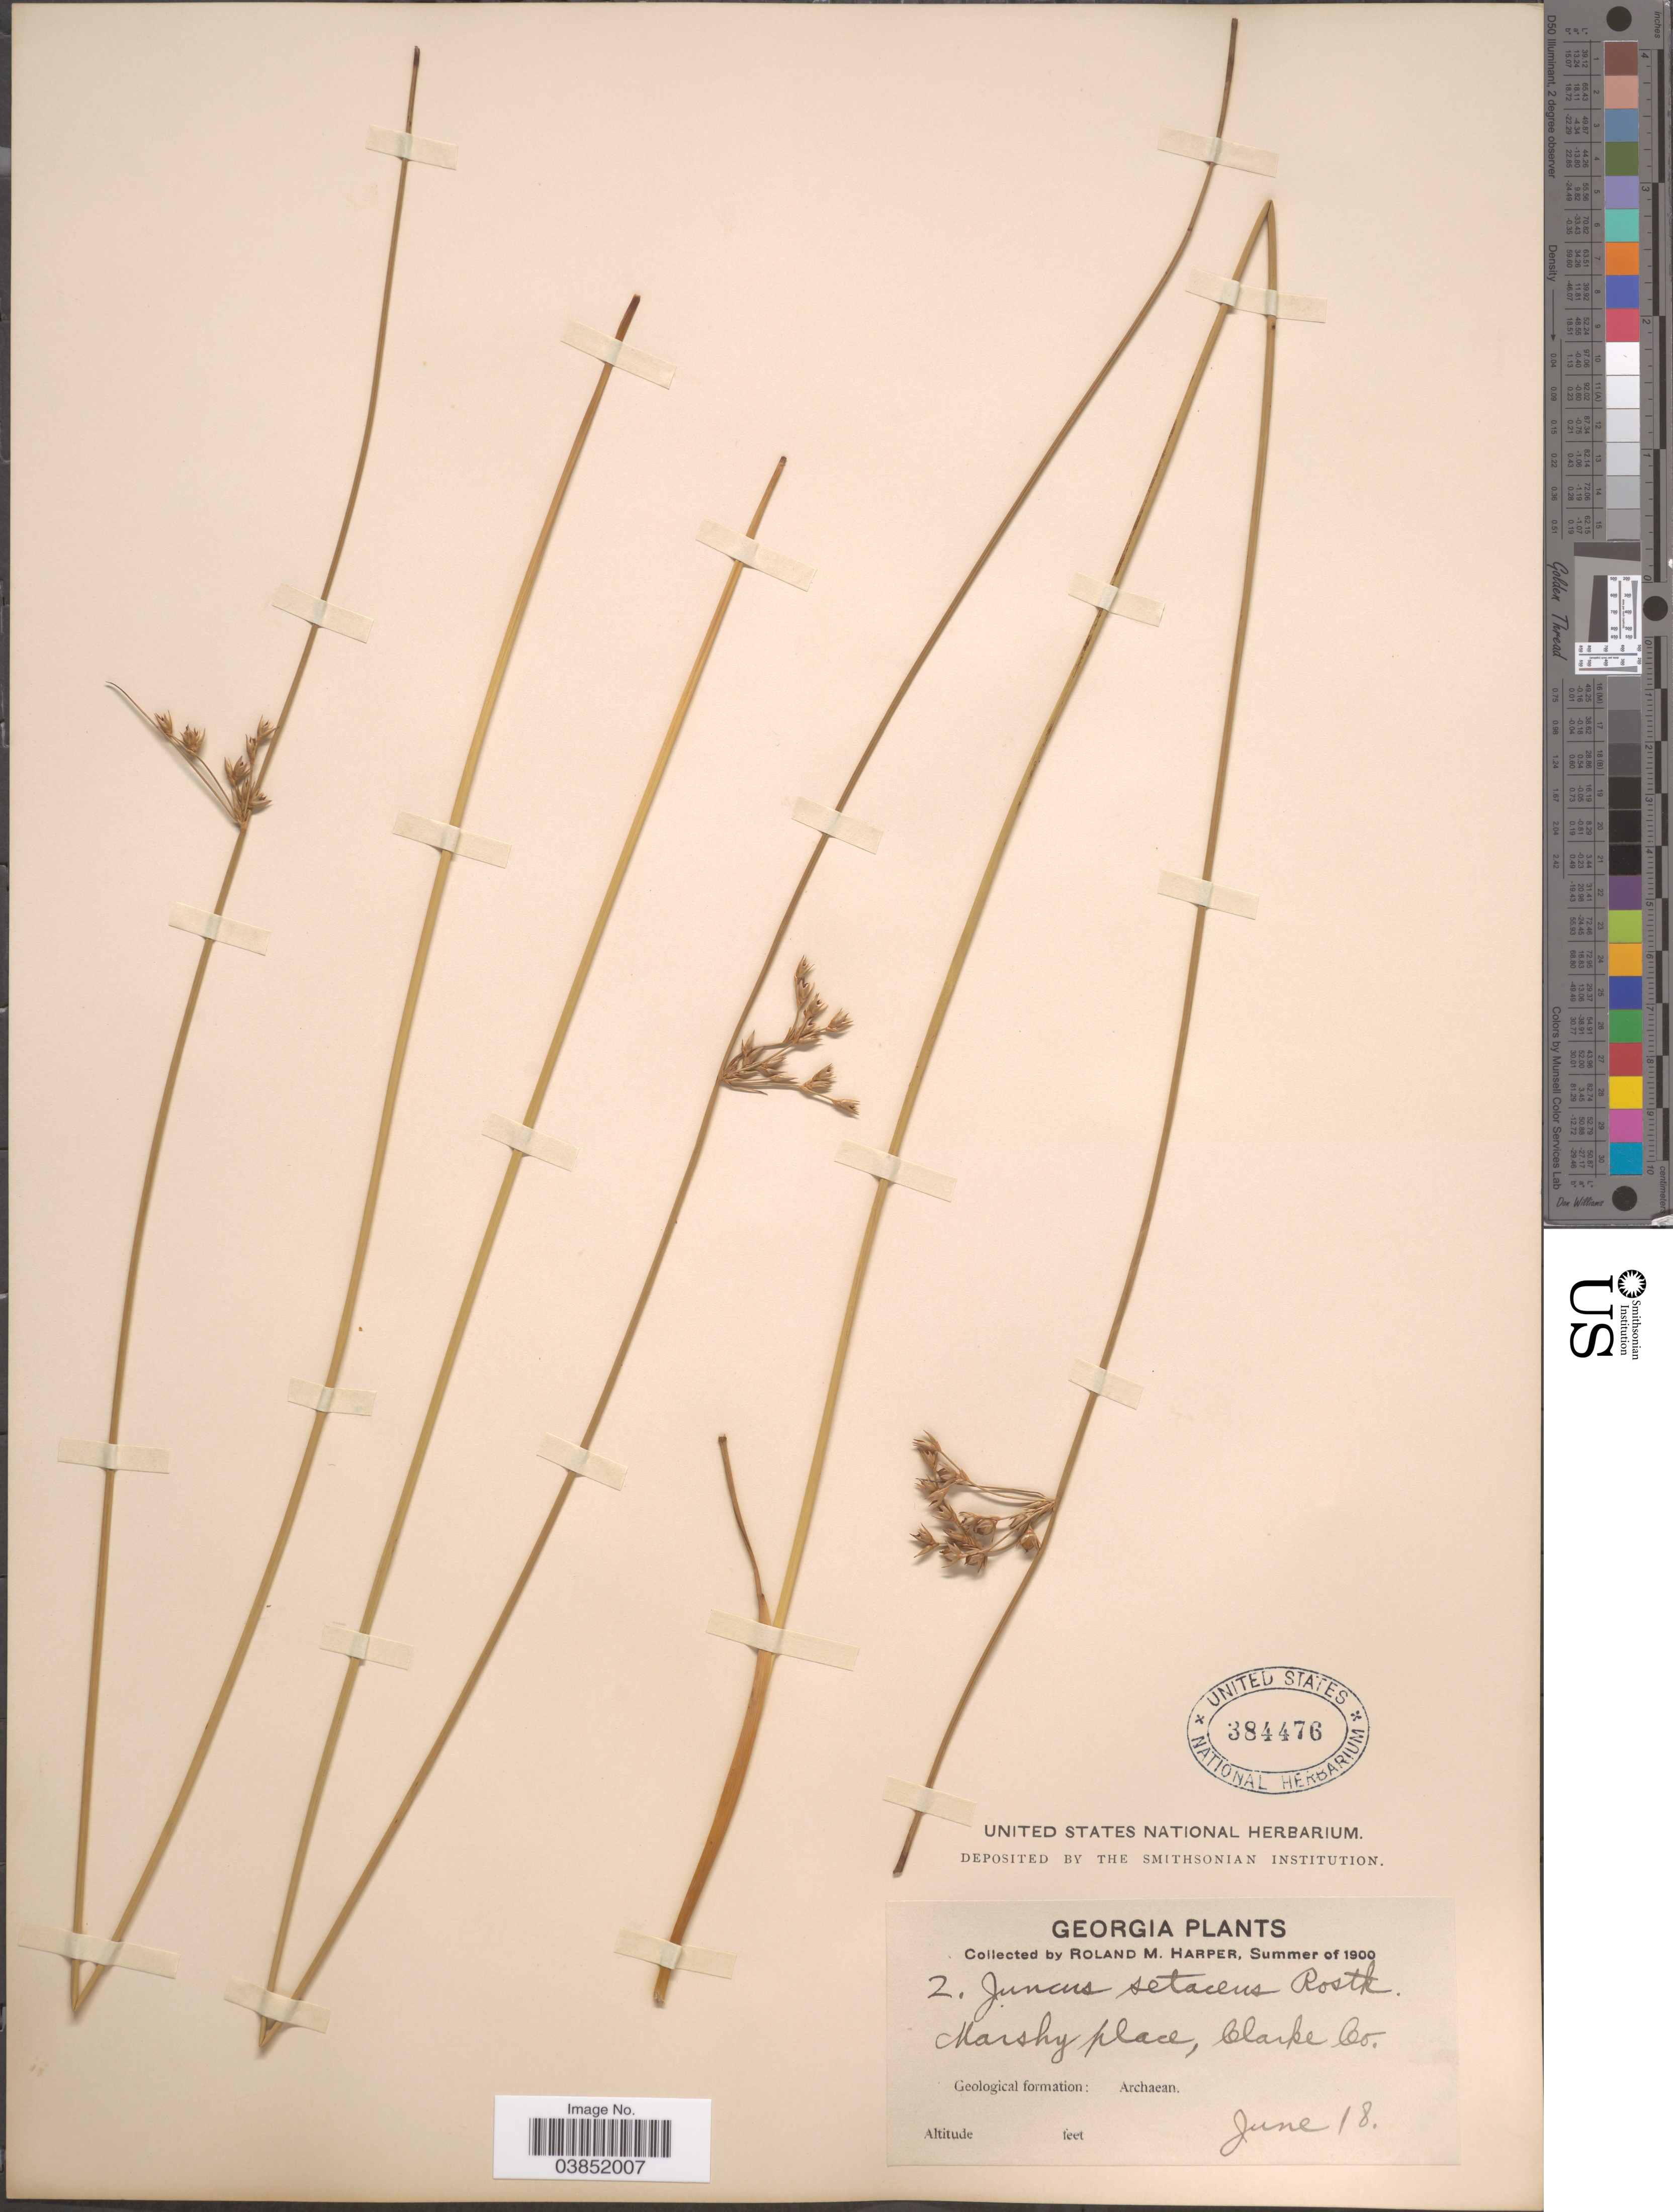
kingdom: Plantae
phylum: Tracheophyta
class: Liliopsida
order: Poales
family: Juncaceae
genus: Juncus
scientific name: Juncus coriaceus Mack.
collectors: R. M. Harper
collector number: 2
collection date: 1900-06-18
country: United States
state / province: Georgia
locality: Clarke Co. Geological formation: Archaean.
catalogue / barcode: US 384476